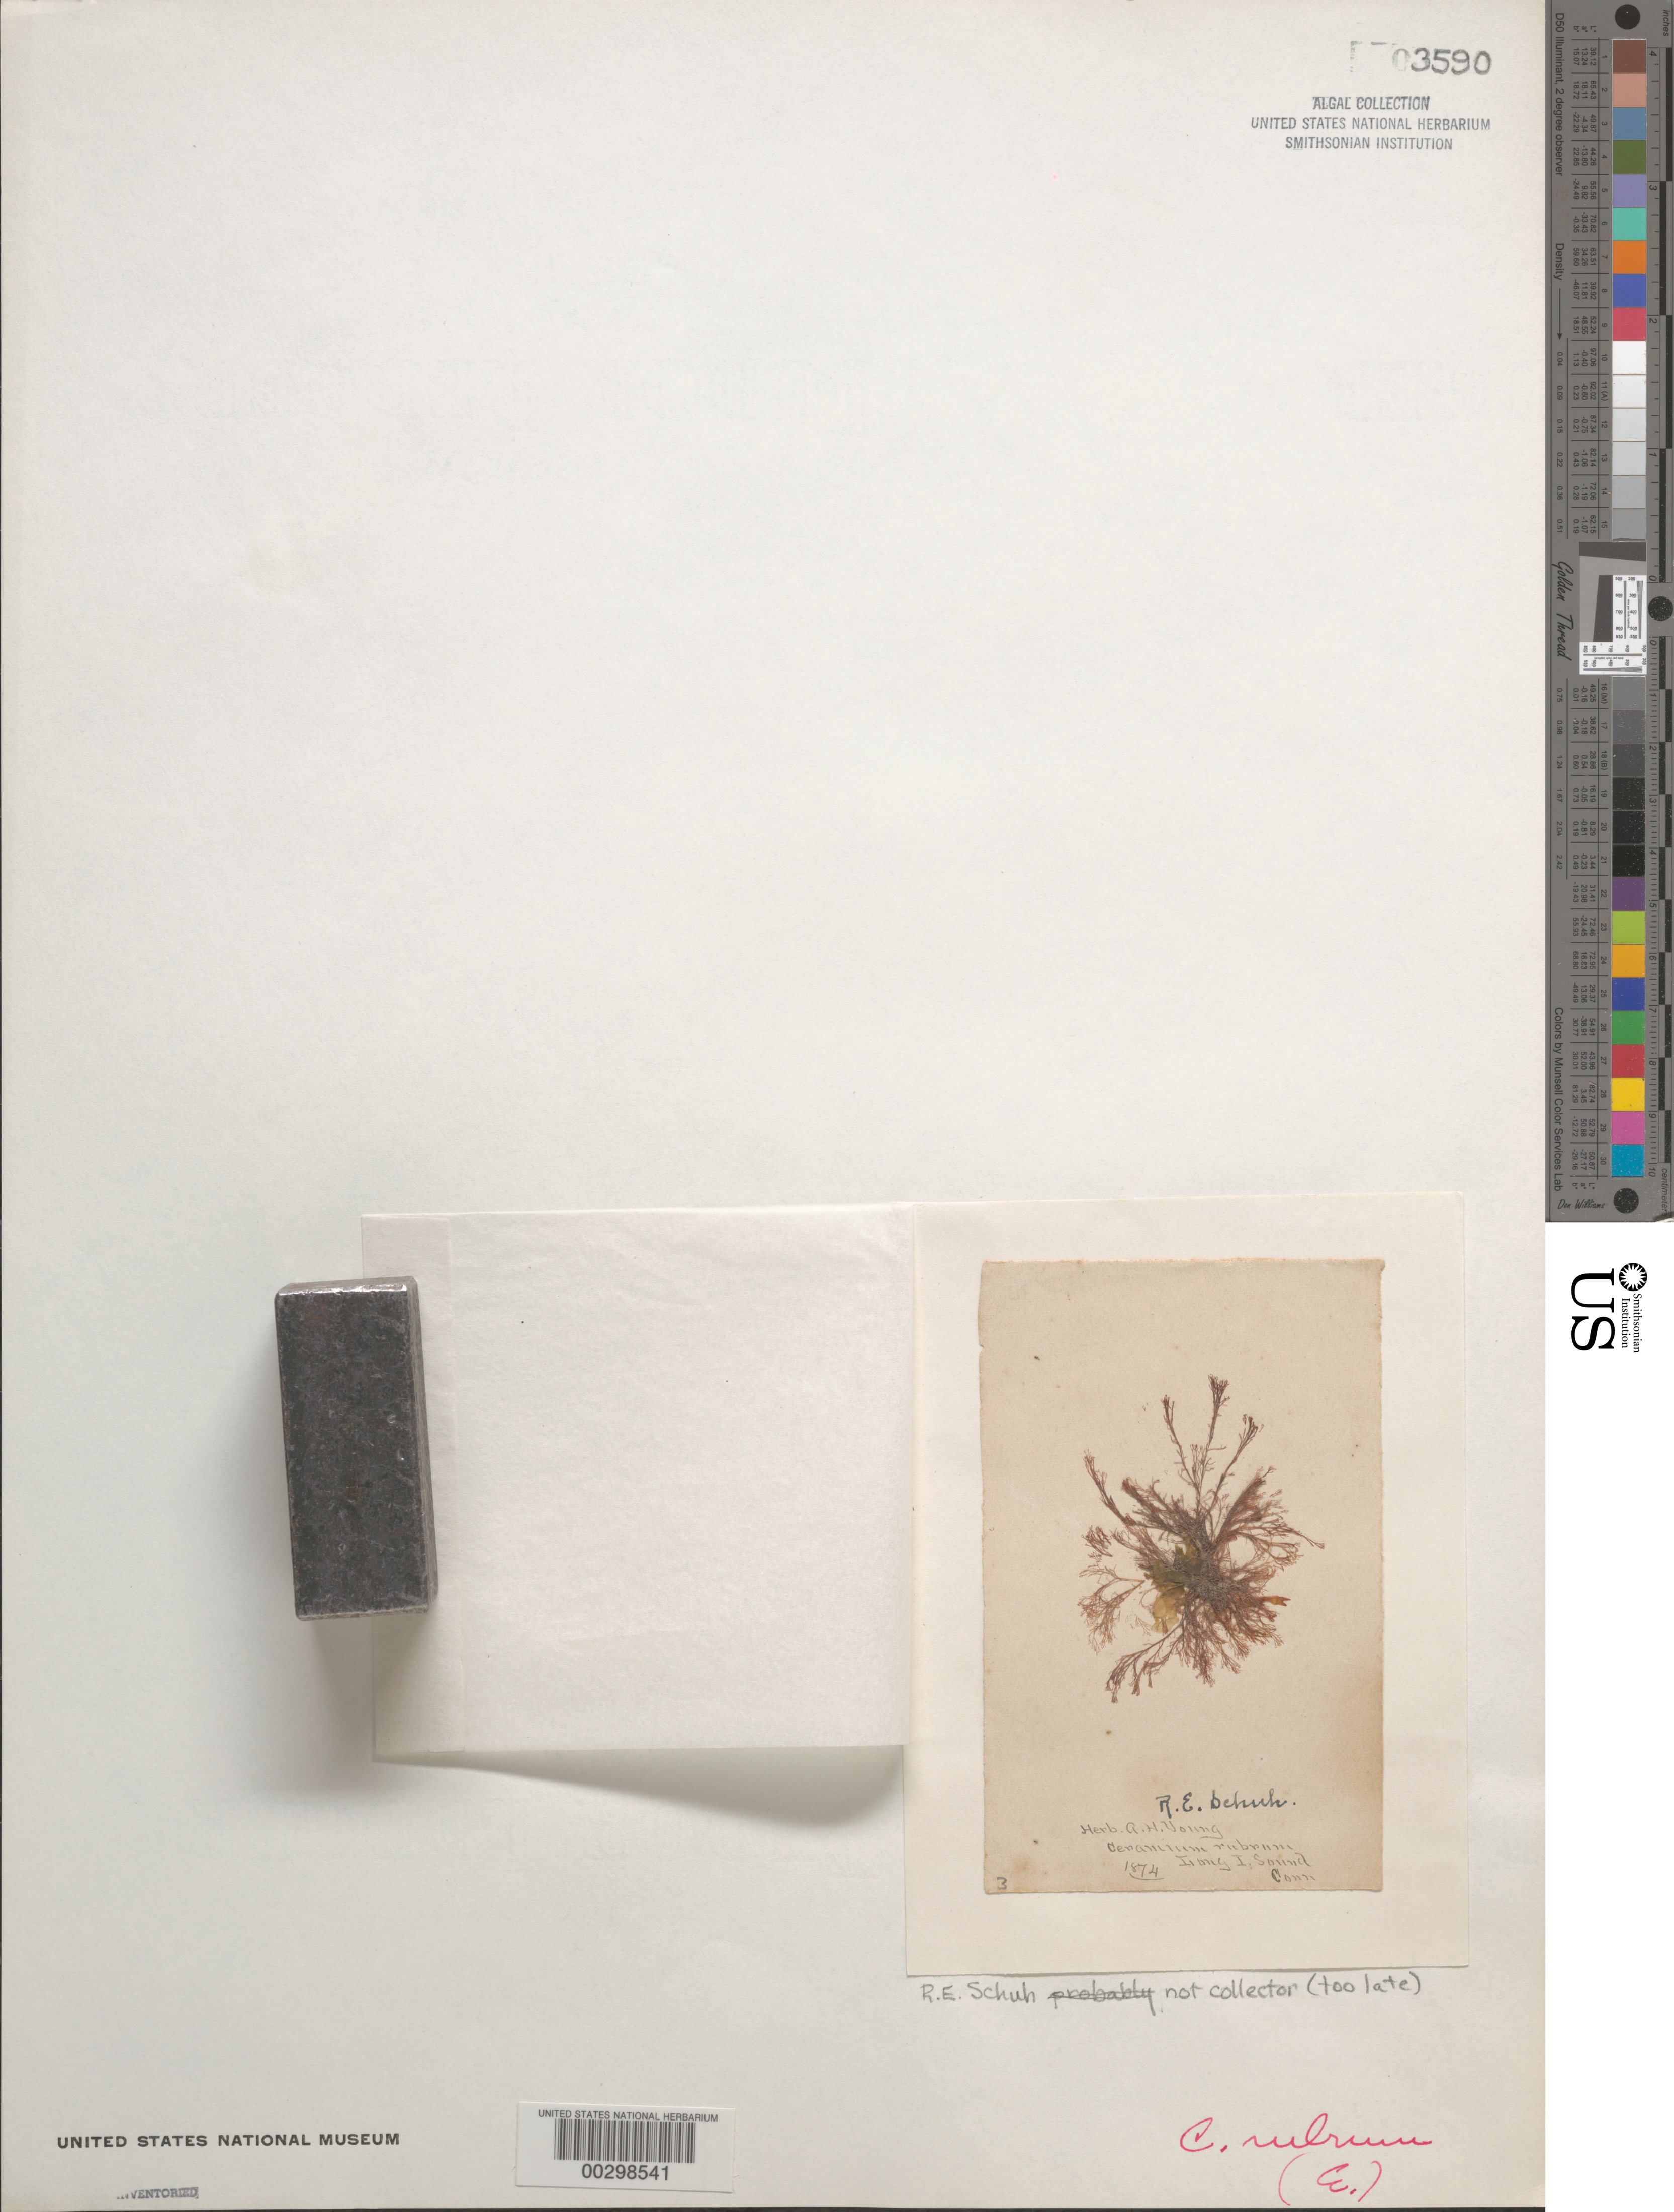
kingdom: Plantae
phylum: Rhodophyta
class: Florideophyceae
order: Ceramiales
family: Ceramiaceae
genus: Ceramium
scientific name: Ceramium rubrum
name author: C. Agardh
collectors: A. Young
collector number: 3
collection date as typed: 1874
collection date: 1874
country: United States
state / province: Connecticut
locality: Long Island Sound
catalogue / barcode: US 3590